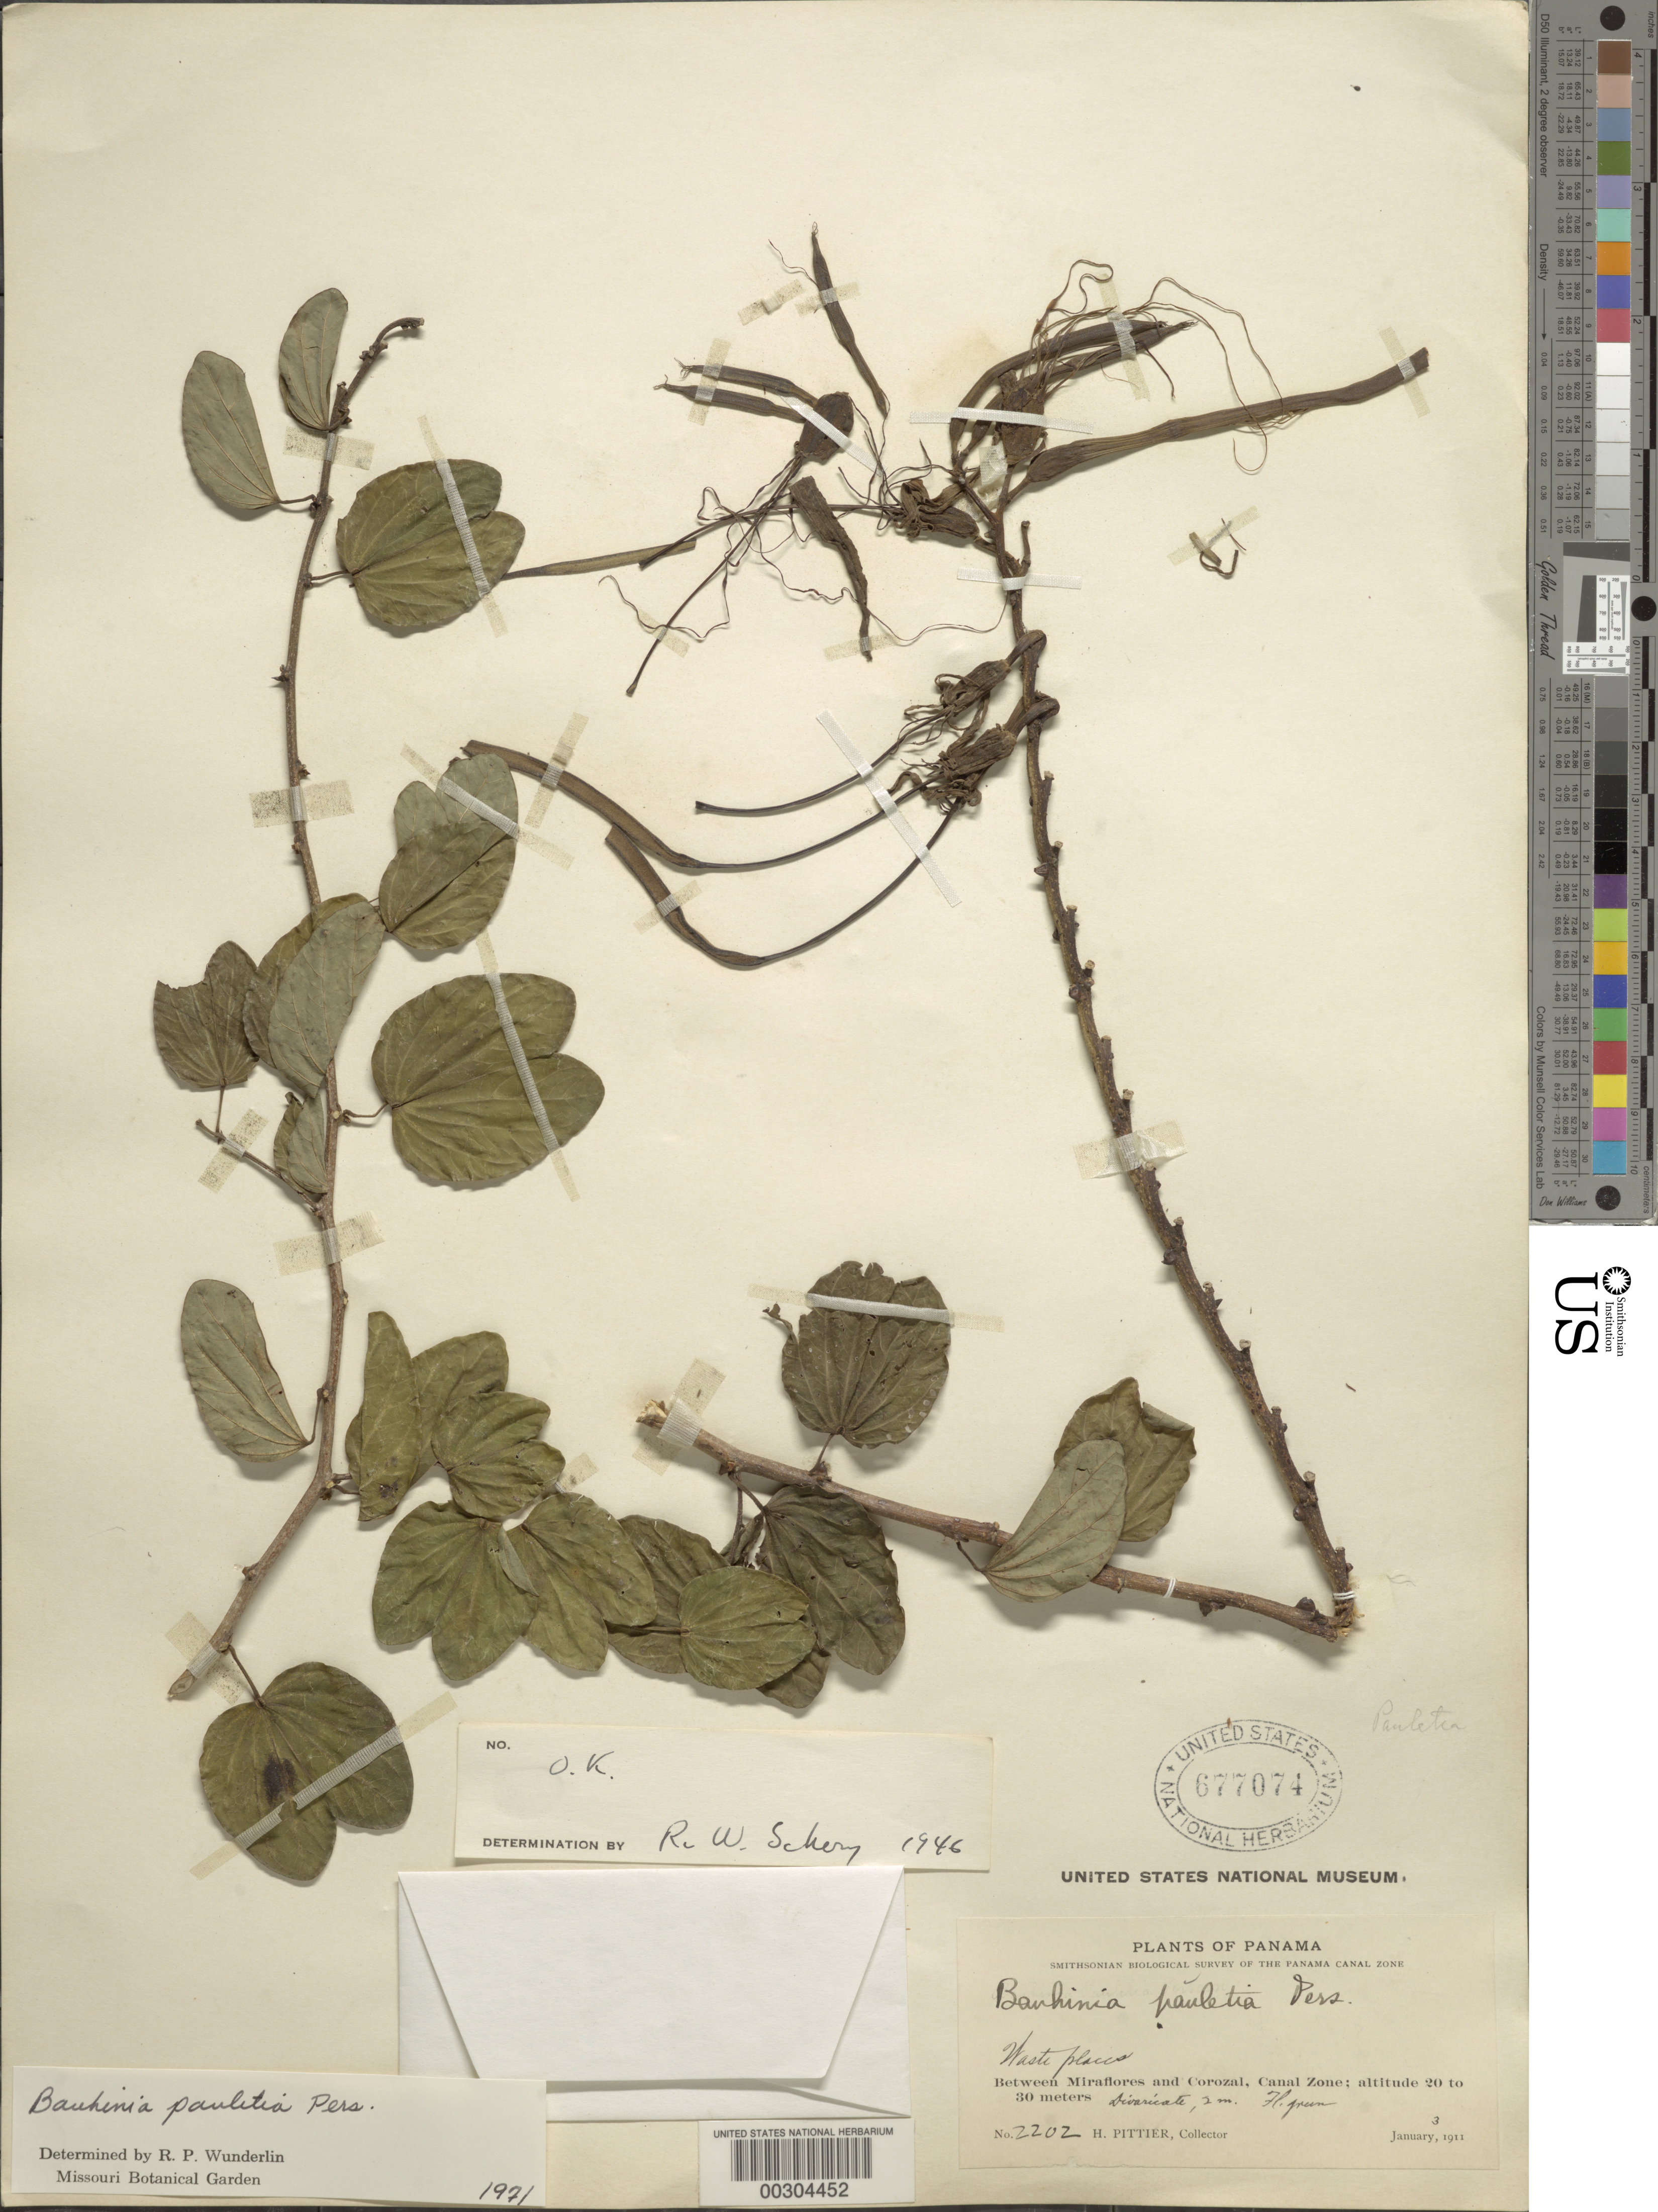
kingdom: Plantae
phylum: Tracheophyta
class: Magnoliopsida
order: Fabales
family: Fabaceae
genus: Bauhinia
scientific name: Bauhinia pauletia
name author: Pers.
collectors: H. F. Pittier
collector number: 2202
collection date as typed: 03 Jan 1911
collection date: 1911-01-03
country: Panama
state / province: Panamá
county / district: Canal Zone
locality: Between Miraflores and Corozal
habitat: Waste places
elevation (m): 20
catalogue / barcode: US 677074